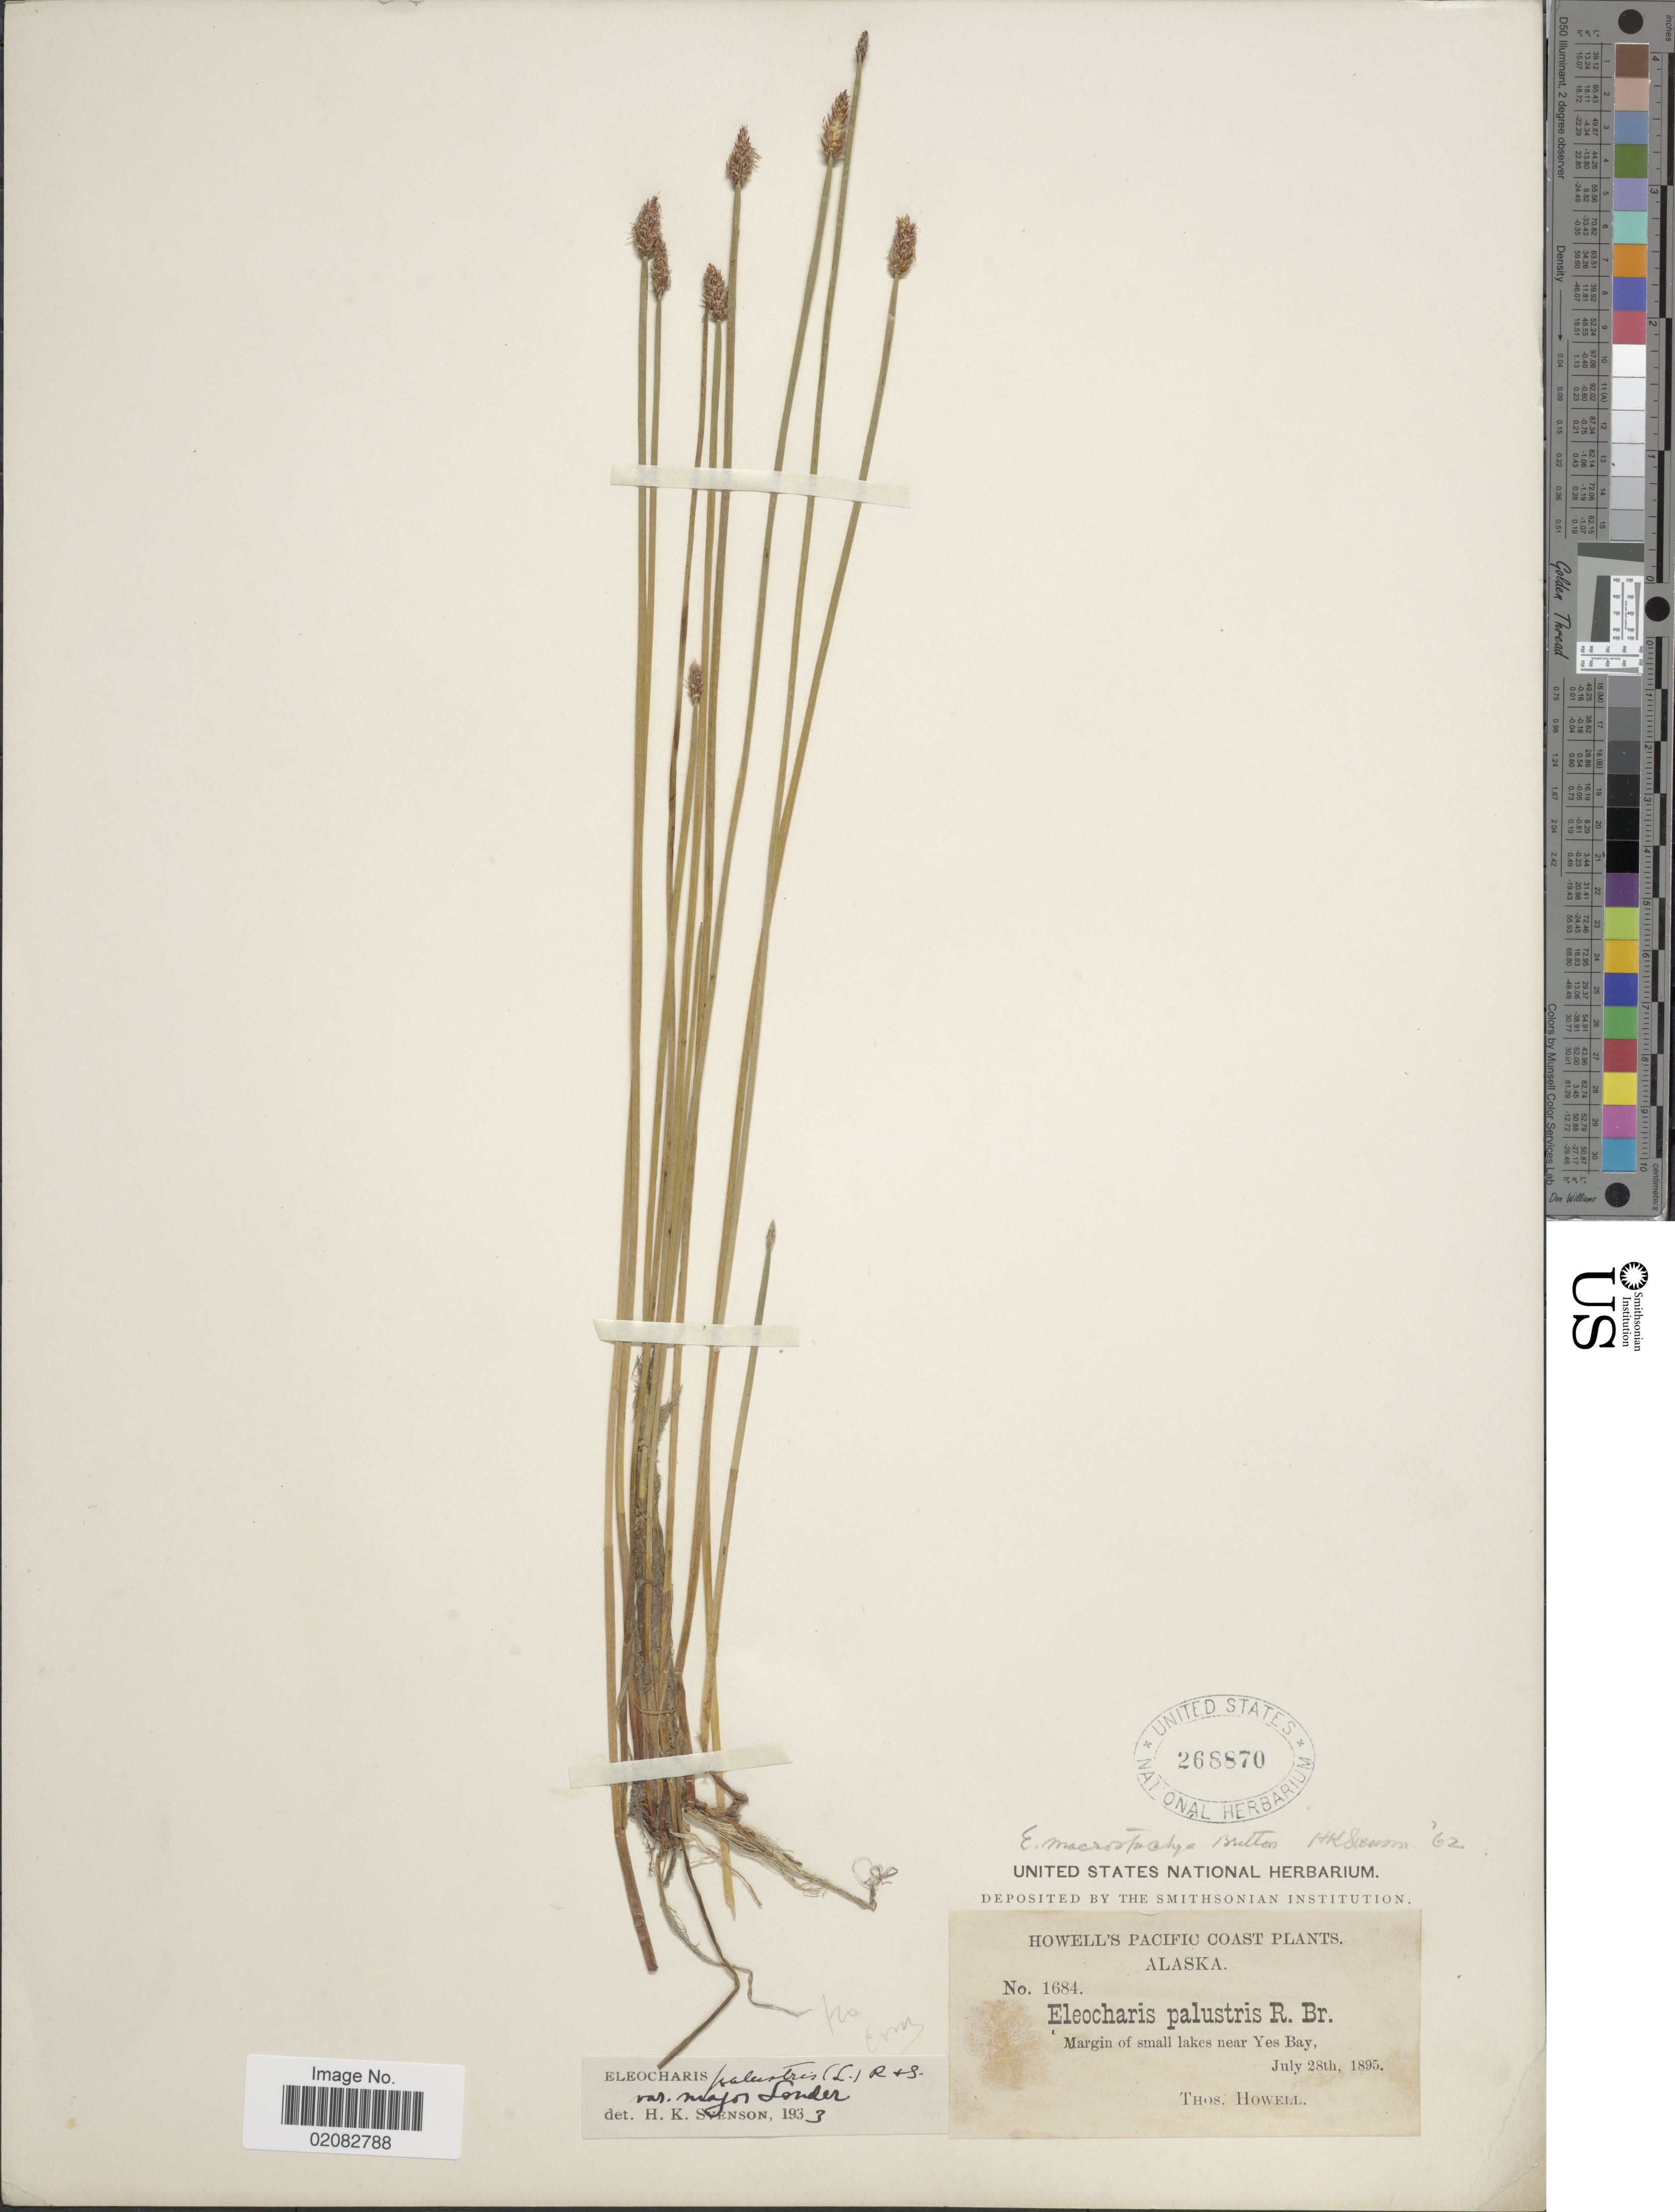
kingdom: Plantae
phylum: Tracheophyta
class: Liliopsida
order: Poales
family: Cyperaceae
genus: Eleocharis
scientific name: Eleocharis macrostachya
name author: Britton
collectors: T. Howell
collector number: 1684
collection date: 1895-07-28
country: United States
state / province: Alaska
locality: Margin of small lakes near Yes Bay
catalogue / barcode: US 268870